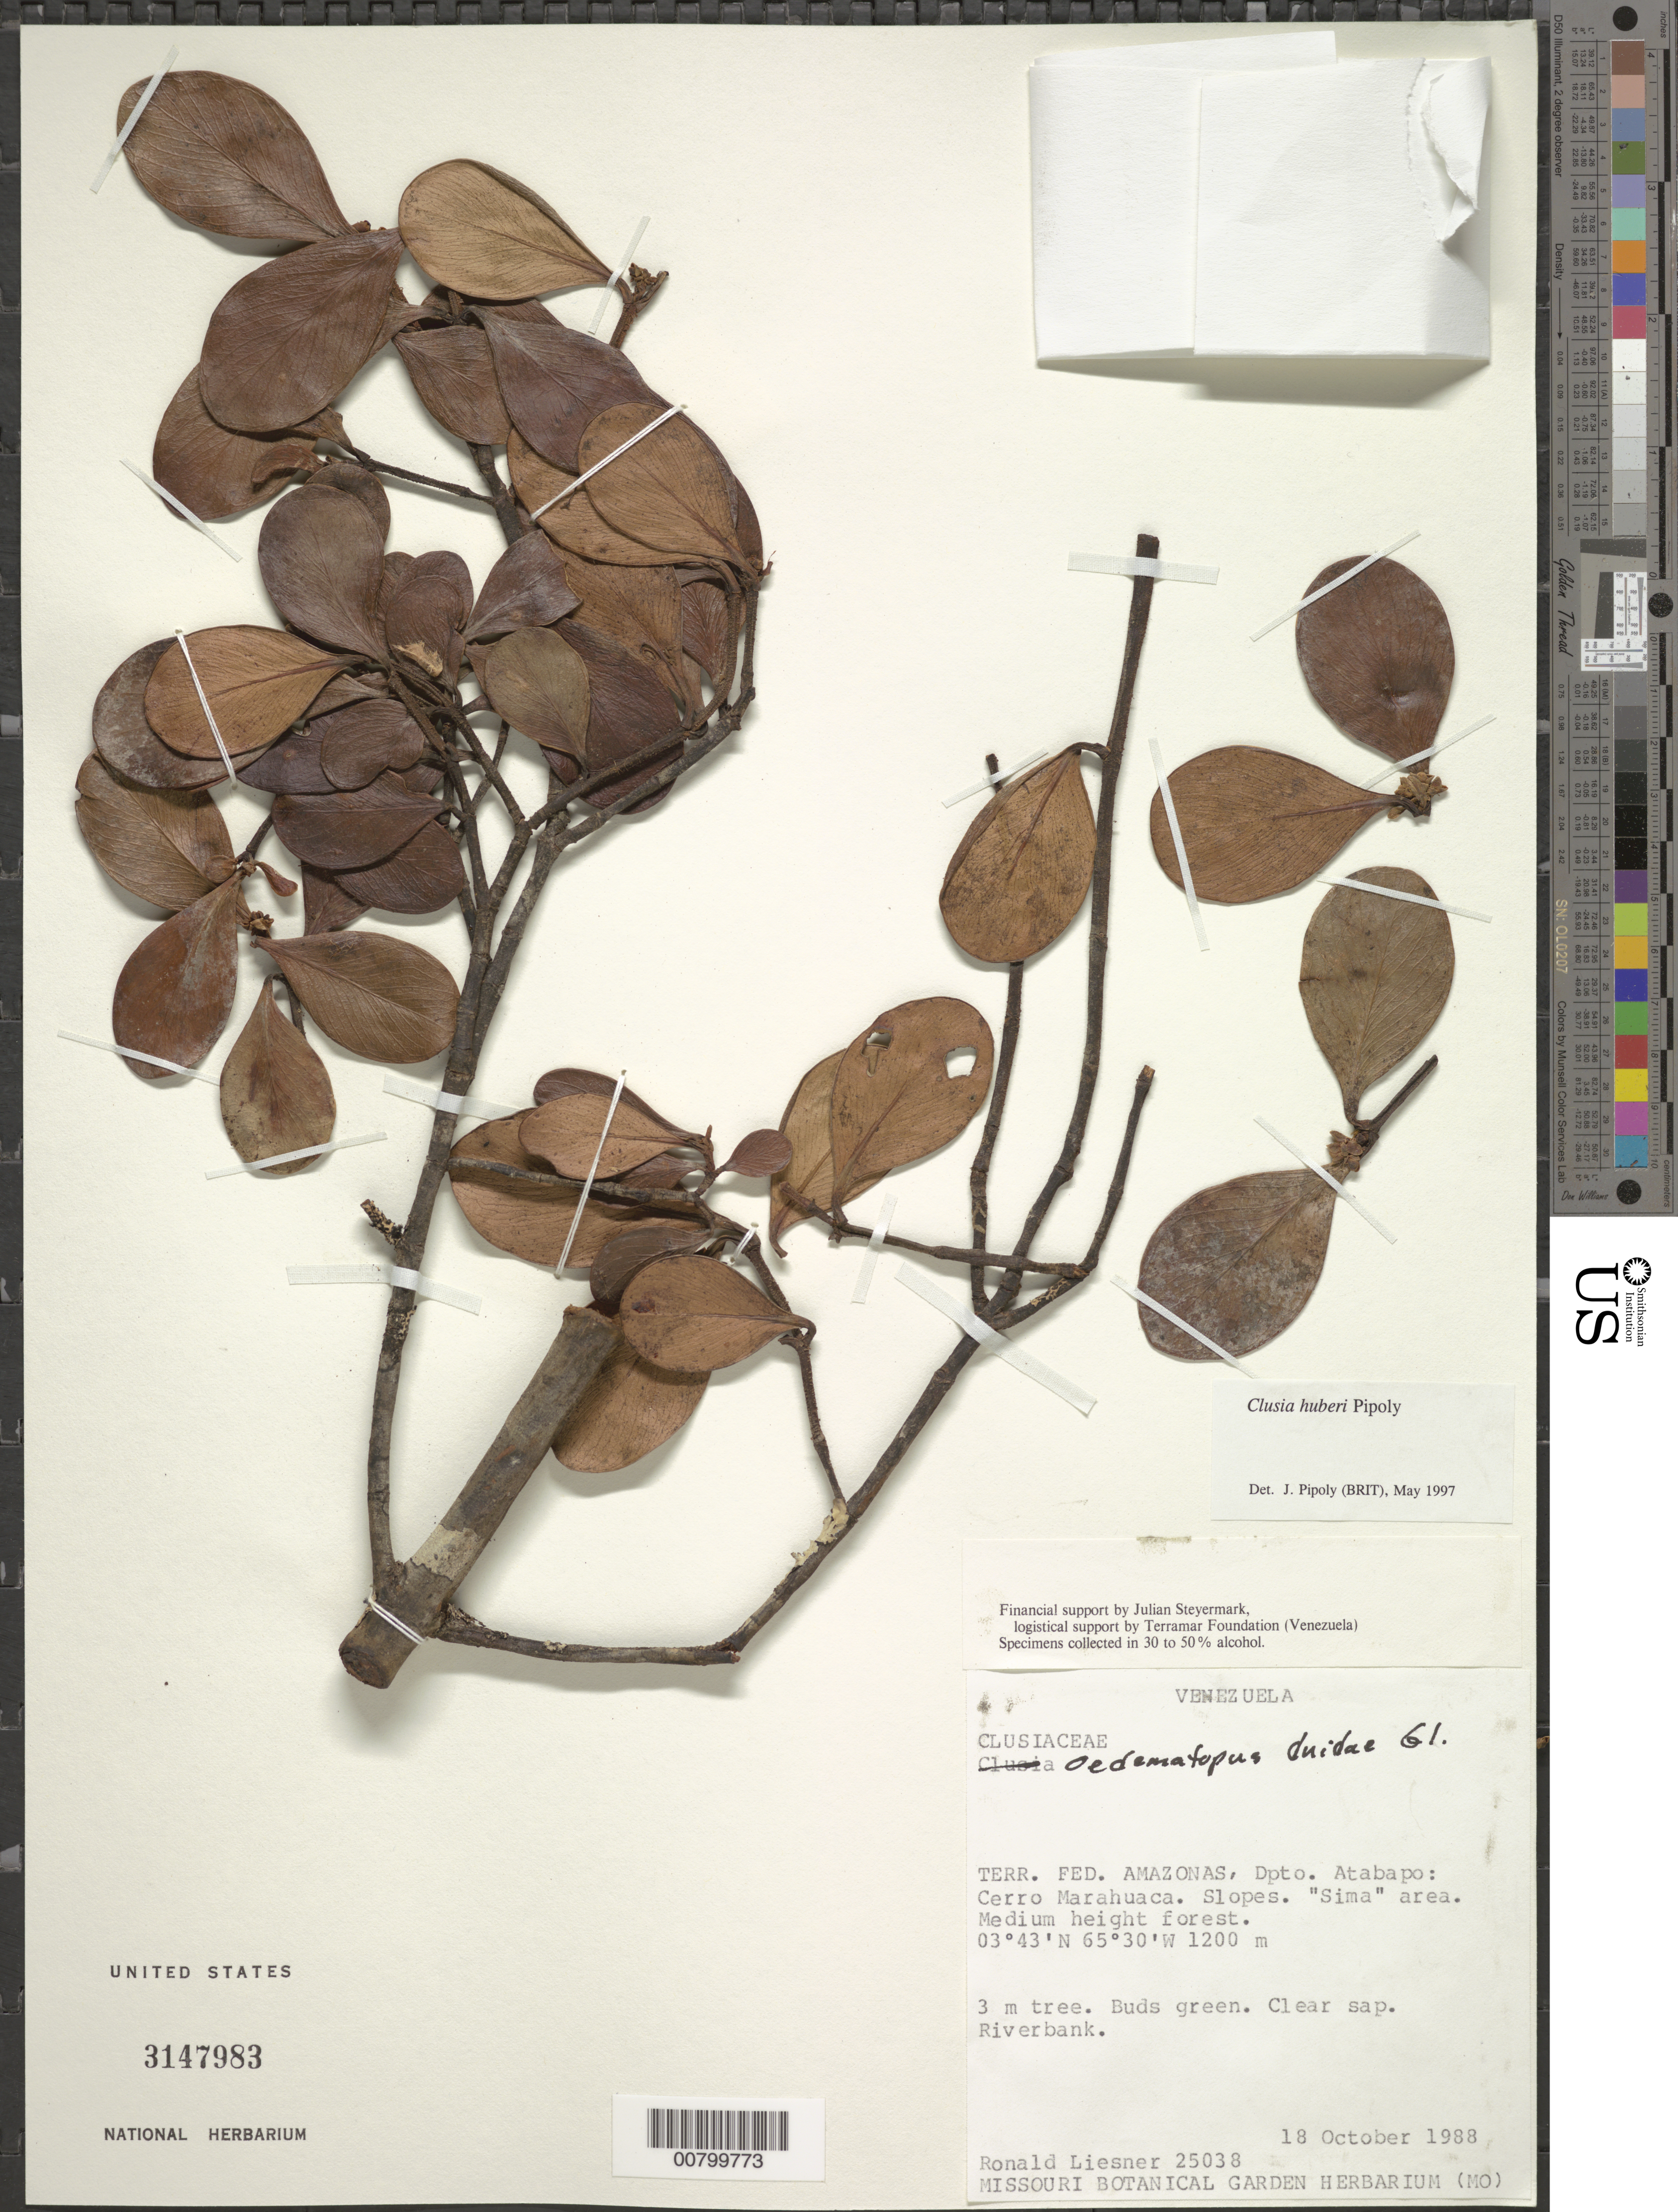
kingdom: Plantae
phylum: Tracheophyta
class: Magnoliopsida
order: Malpighiales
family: Clusiaceae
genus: Clusia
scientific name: Clusia huberi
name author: Pipoly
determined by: Pipoly, J. J., III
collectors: R. L. Liesner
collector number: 25038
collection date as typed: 18-Oct-88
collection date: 1988-10-18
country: Venezuela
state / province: Amazonas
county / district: Atabapo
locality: Cerro Marahuaca, "Sima" area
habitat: Slopes; medium height forest, riverbank.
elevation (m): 1200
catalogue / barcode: US 3147983